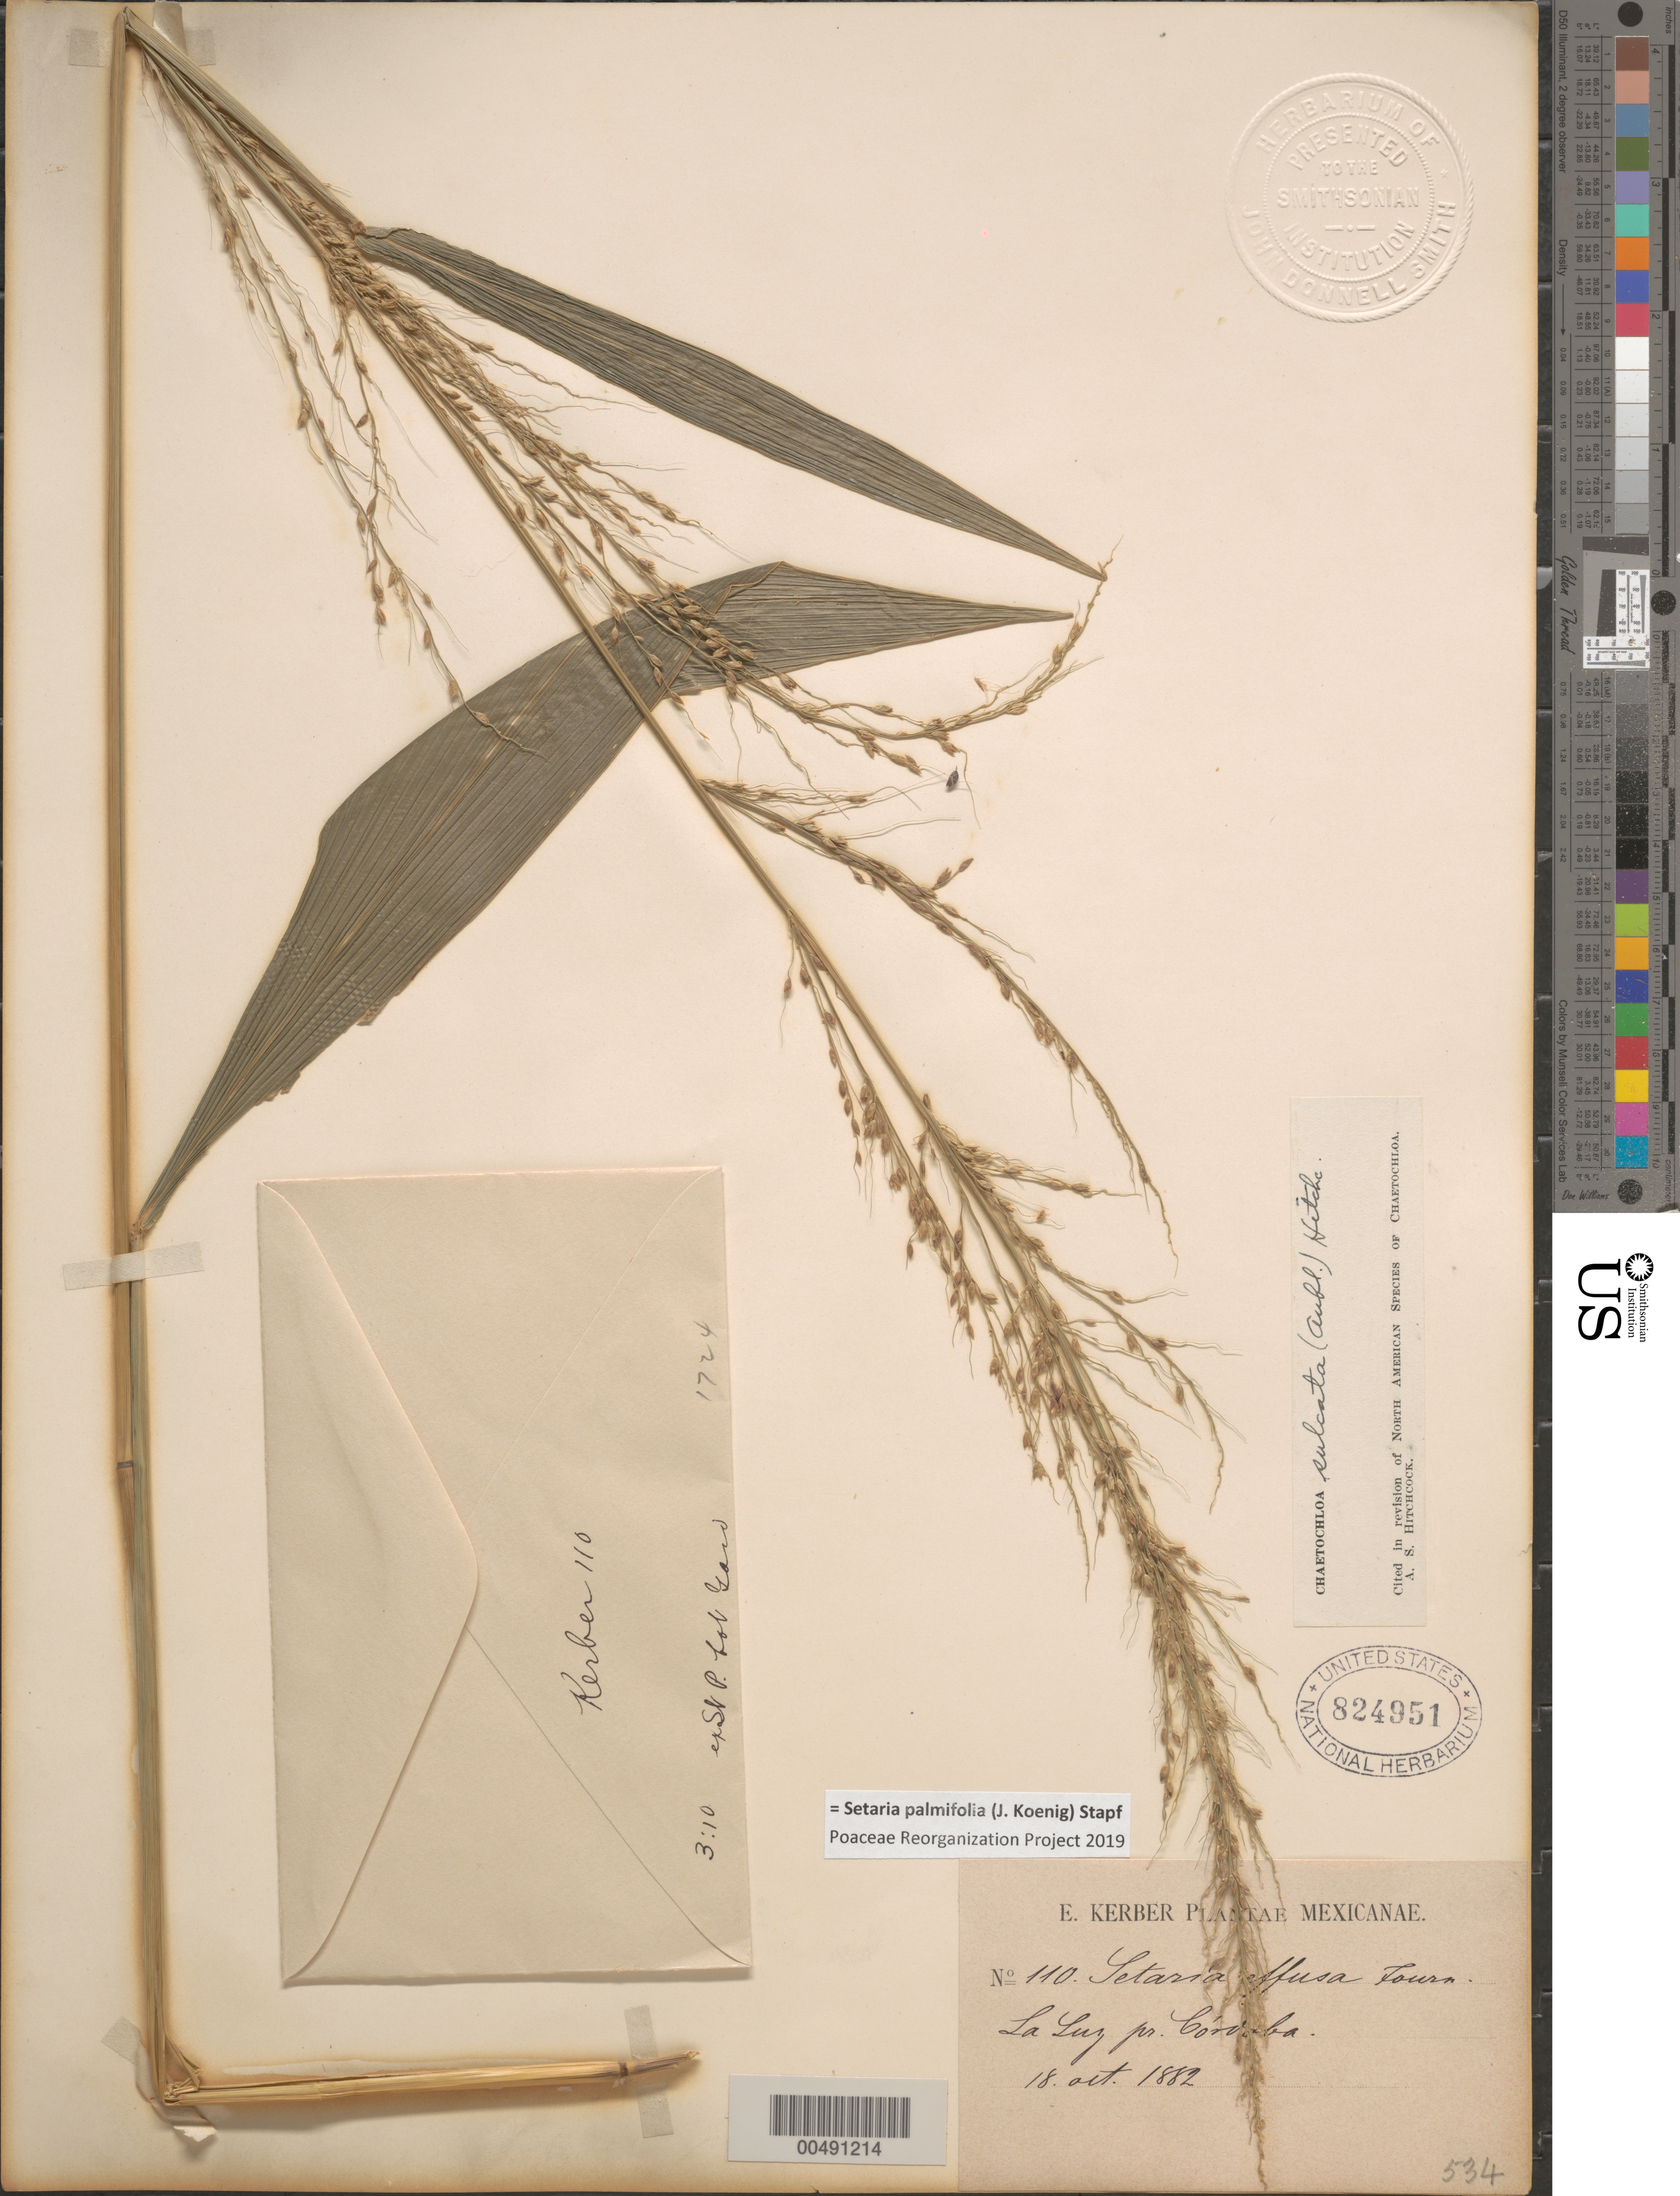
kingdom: Plantae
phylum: Tracheophyta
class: Liliopsida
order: Poales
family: Poaceae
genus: Setaria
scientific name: Setaria palmifolia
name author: (J. Koenig) Stapf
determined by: Poaceae Reorganization Project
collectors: -. Kerber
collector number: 110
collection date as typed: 18 Oct 1882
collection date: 1882-10-18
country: Mexico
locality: La Luz pr. Córdoba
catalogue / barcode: US 824951